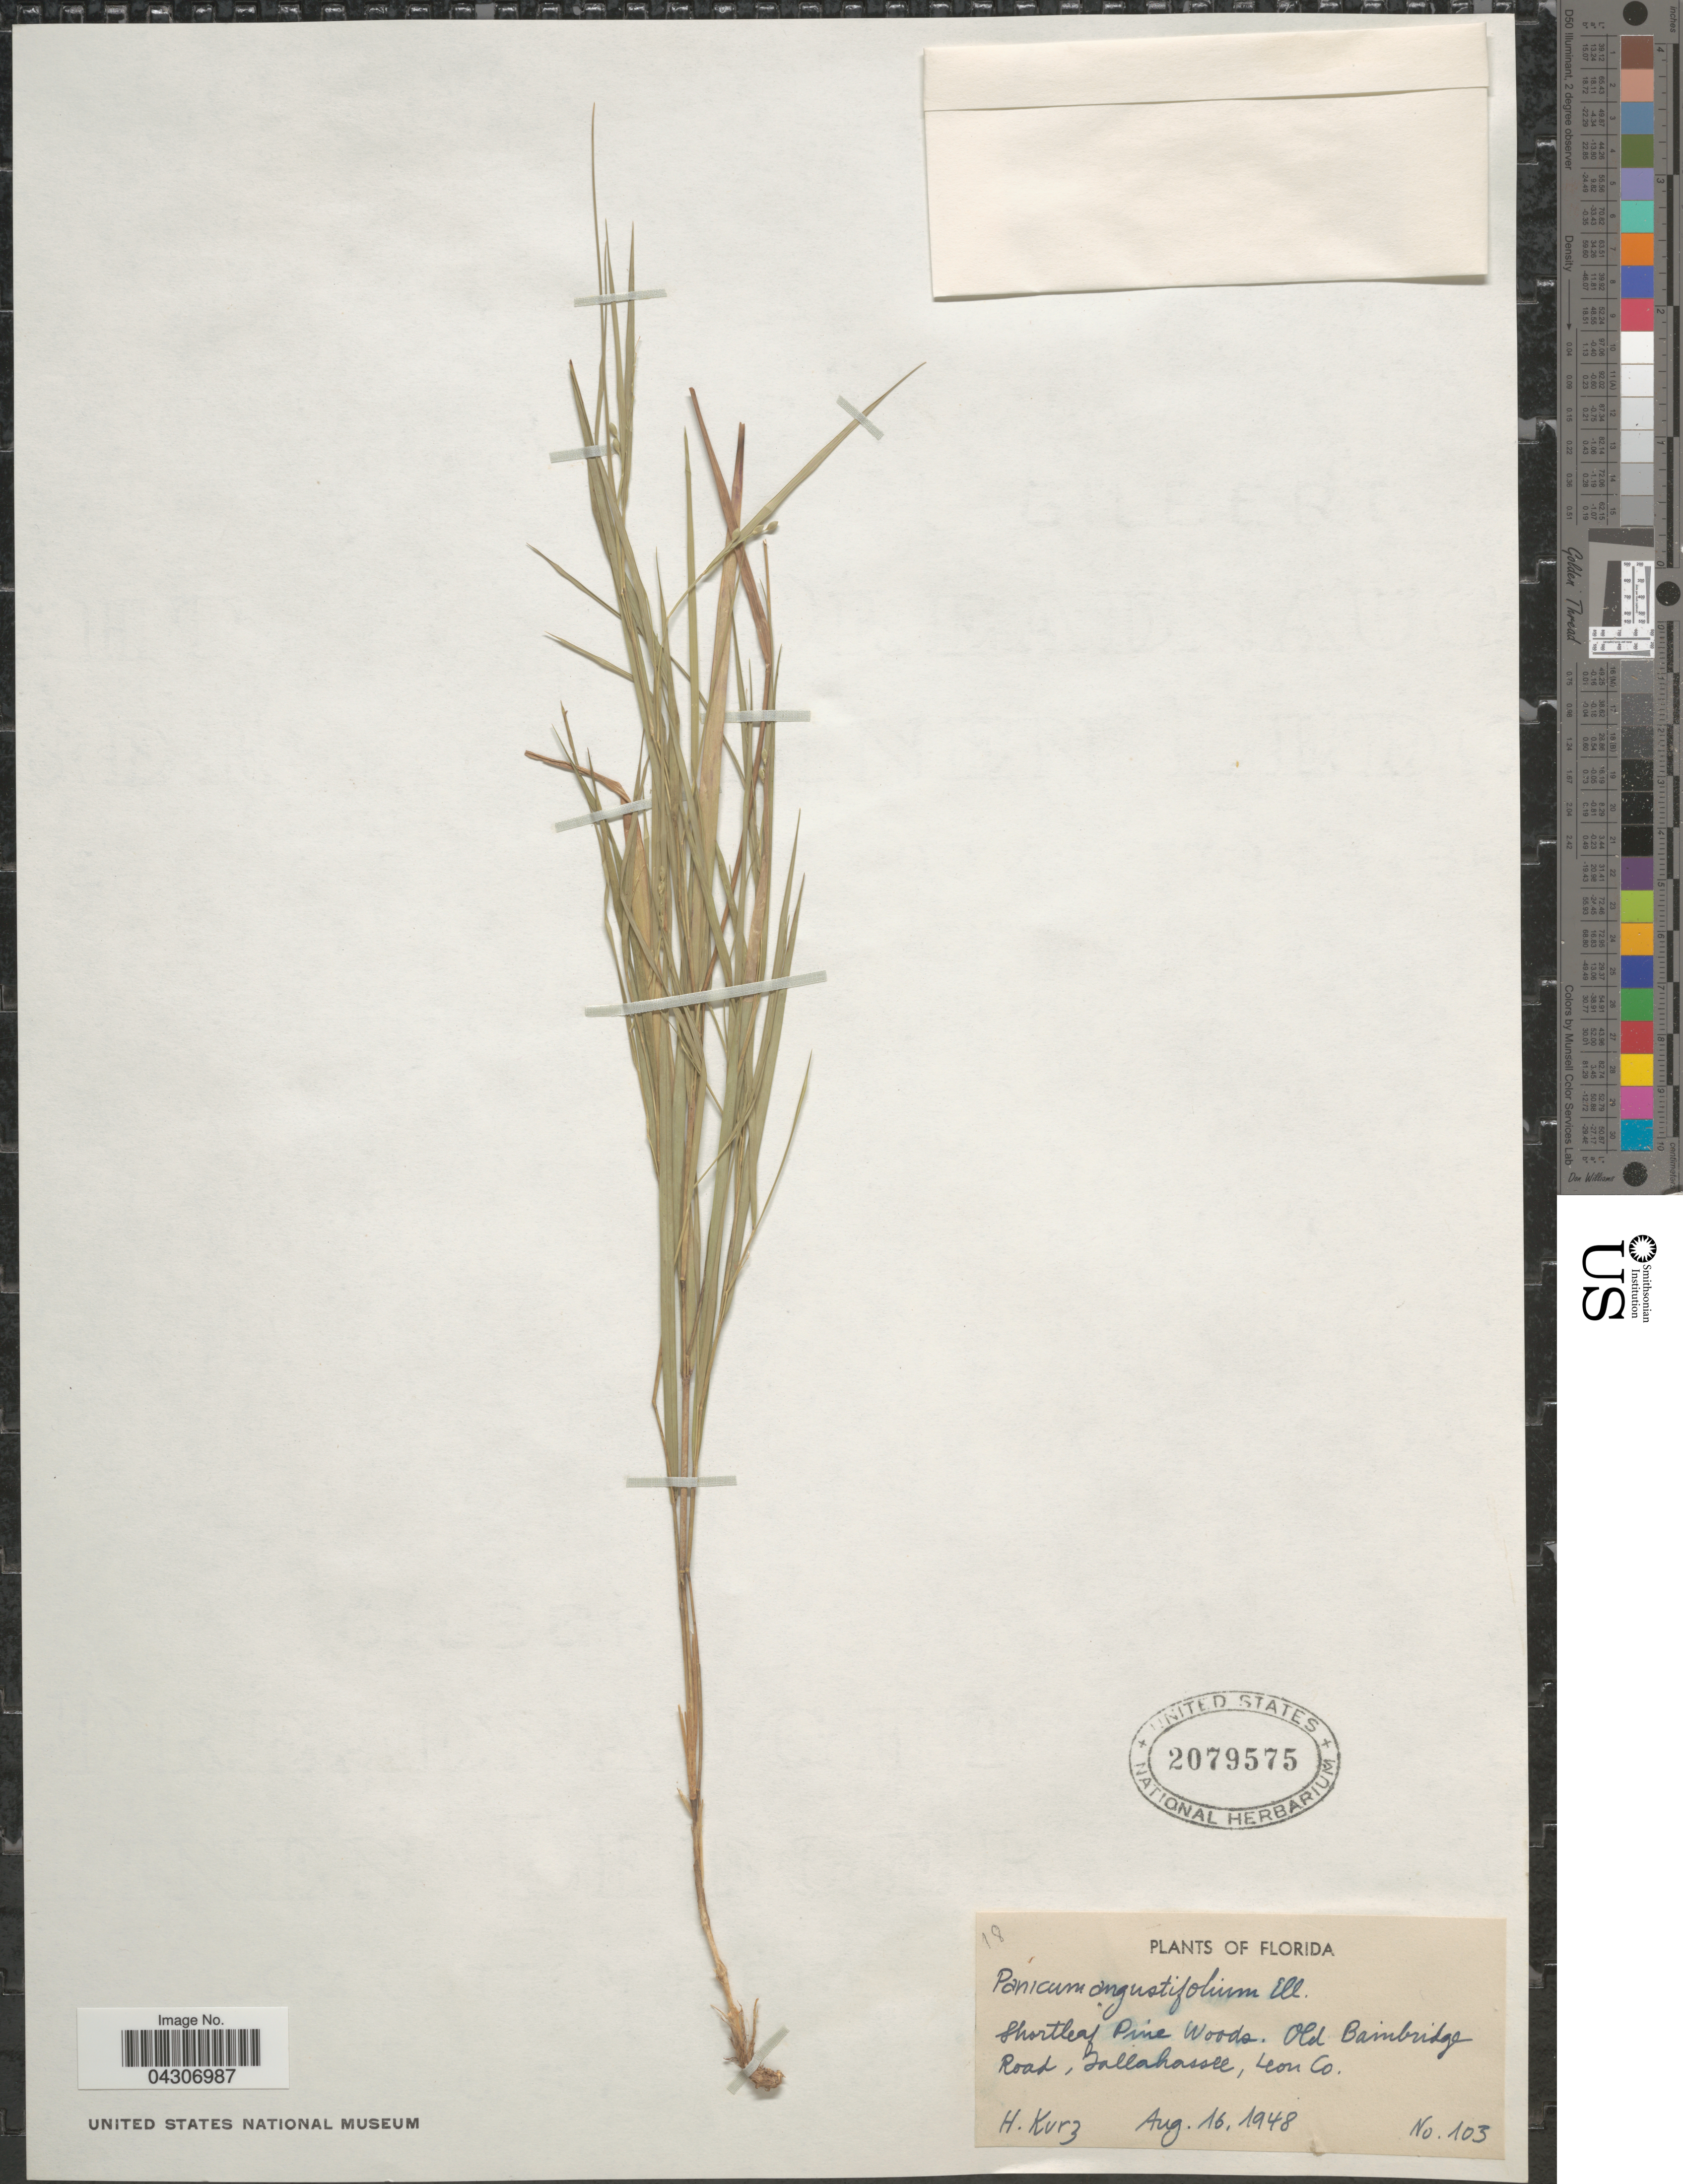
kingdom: Plantae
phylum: Tracheophyta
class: Liliopsida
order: Poales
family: Poaceae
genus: Dichanthelium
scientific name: Dichanthelium aciculare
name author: (Desv. ex Poir.) Gould & C.A. Clark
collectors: H. Kurz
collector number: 103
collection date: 1948-08-16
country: United States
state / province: Florida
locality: Shortleaf Pine Woods. Old Bainbridge Road, Tallahassee, Leon Co.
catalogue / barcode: US 2079575